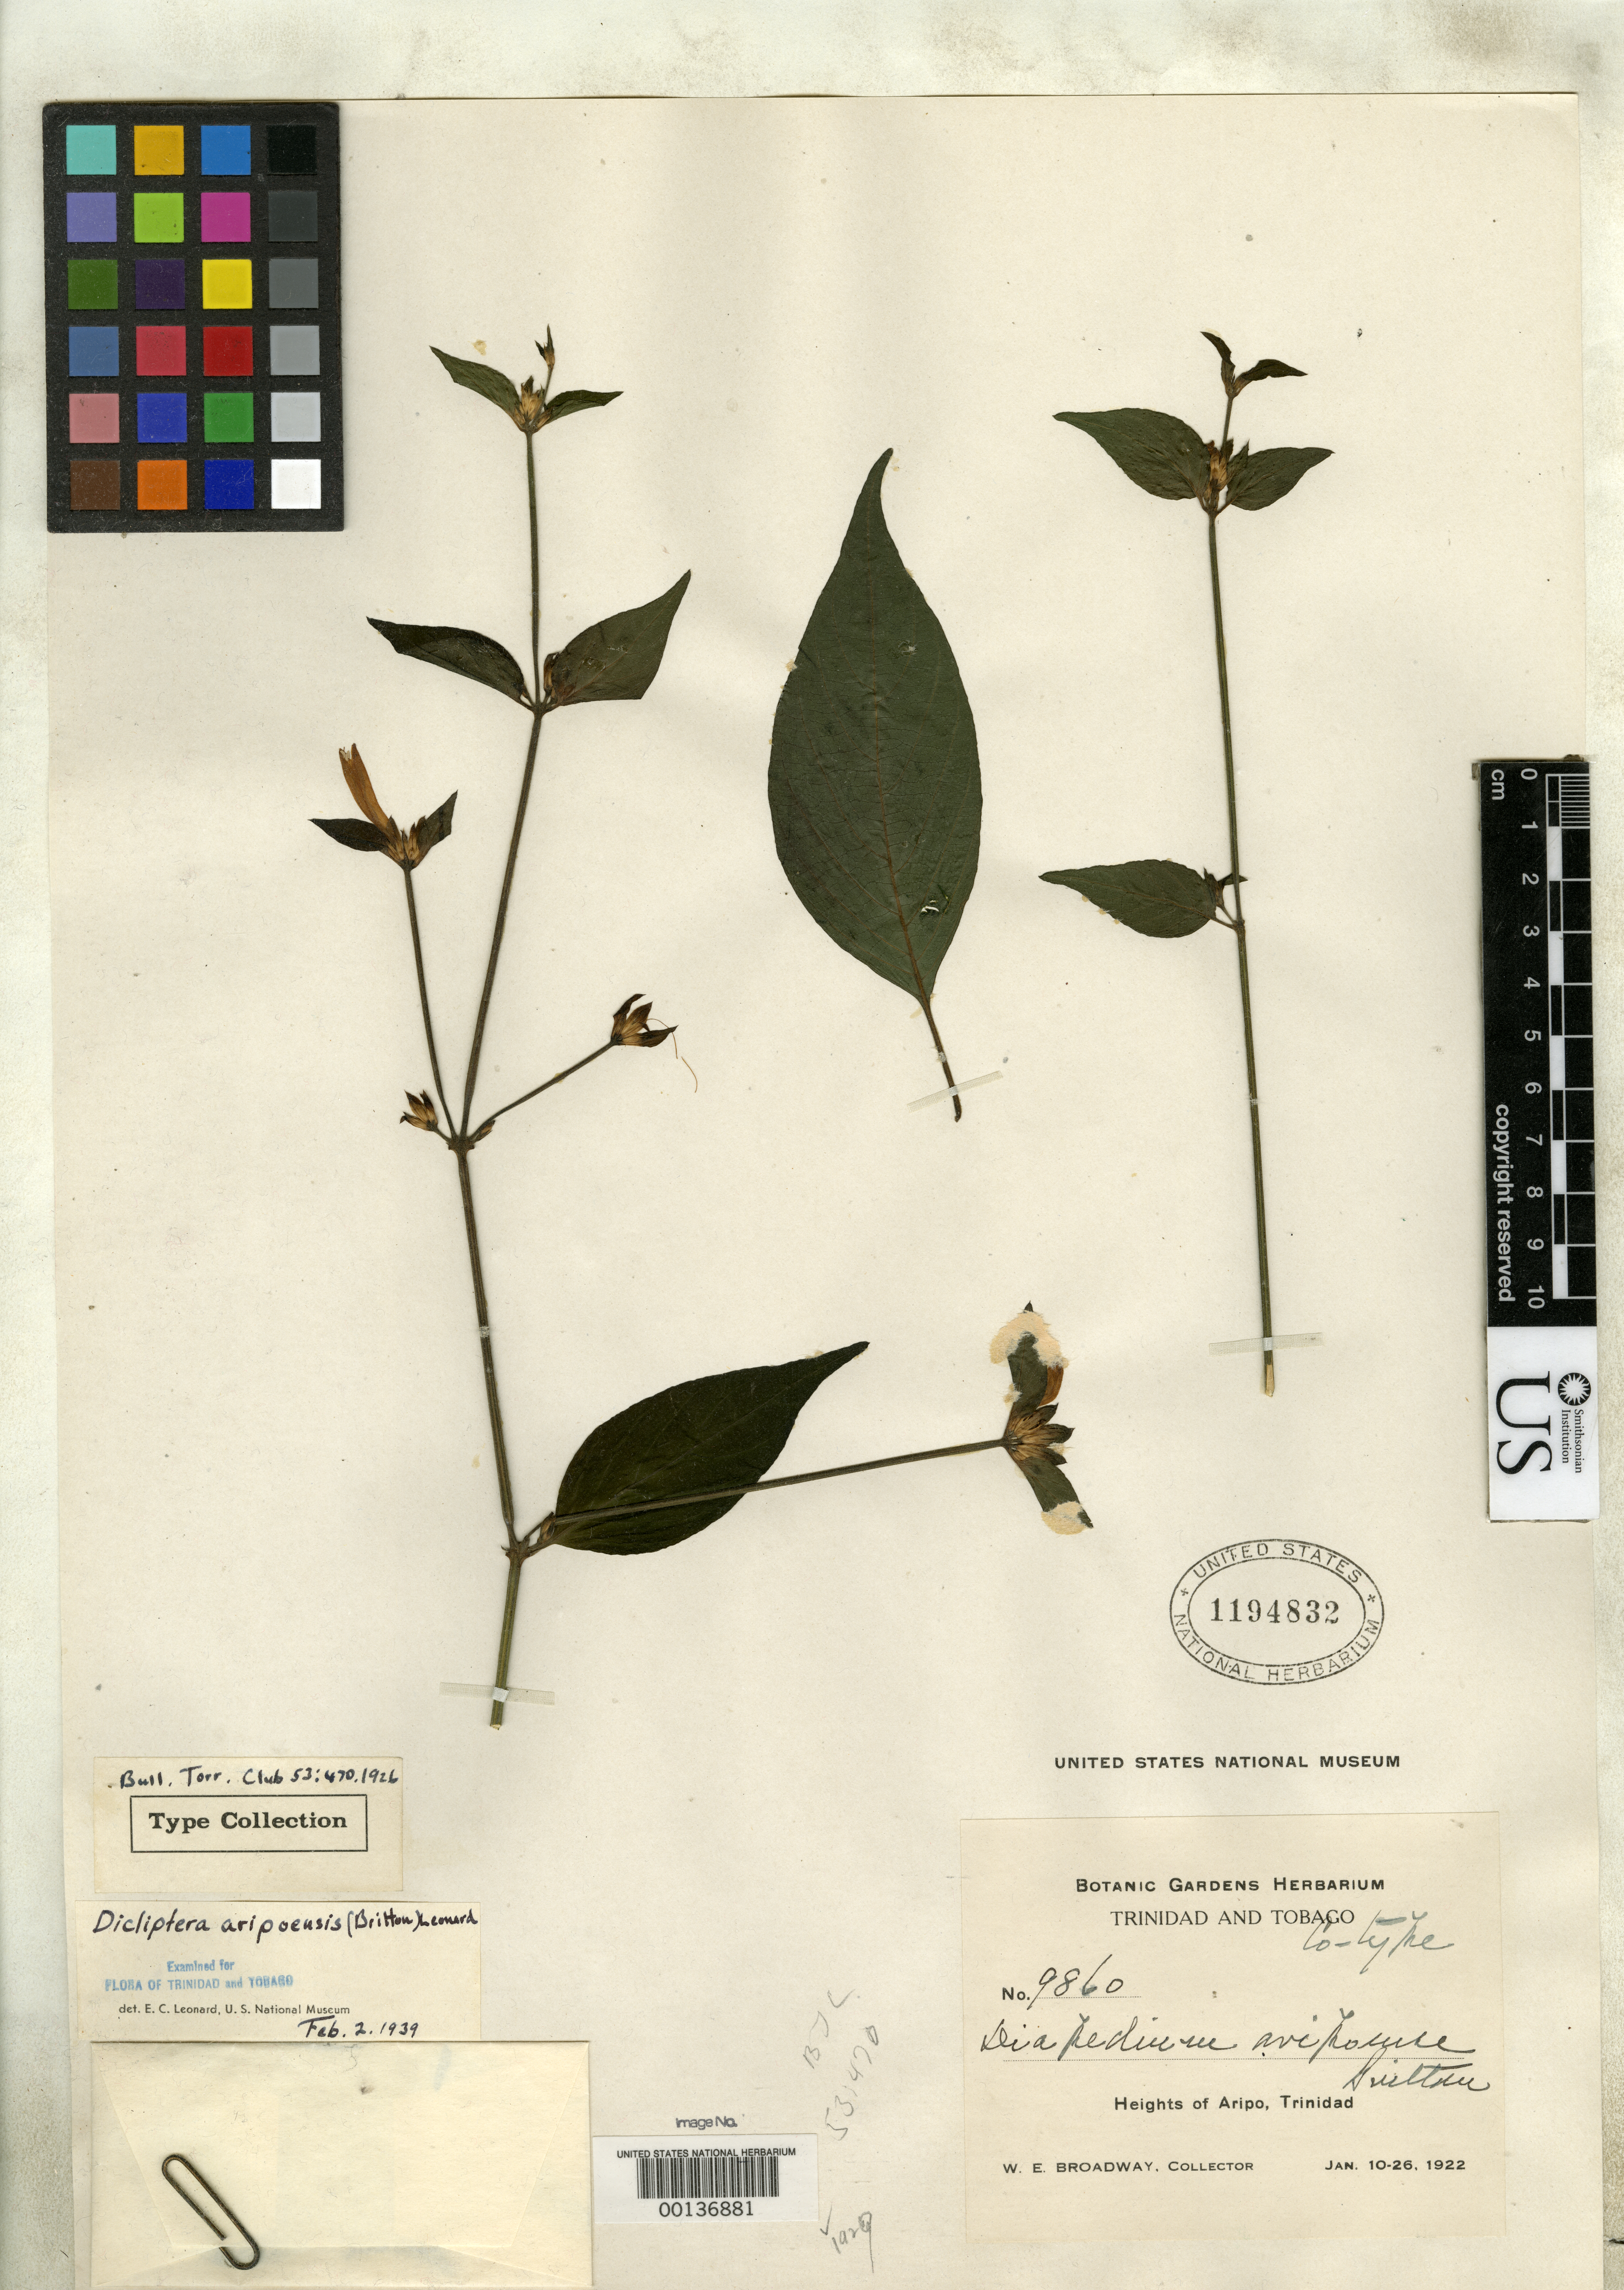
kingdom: Plantae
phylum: Tracheophyta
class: Magnoliopsida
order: Lamiales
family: Acanthaceae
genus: Diapedium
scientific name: Diapedium aripoense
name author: Britton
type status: Isotype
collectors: W. E. Broadway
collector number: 9860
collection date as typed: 10 Jan 1922 to 26 Jan 1922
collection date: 1922-01-10/1922-01-26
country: Trinidad and Tobago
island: Trinidad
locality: Heights of Aripo, Trinidad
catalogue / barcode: US 1194832